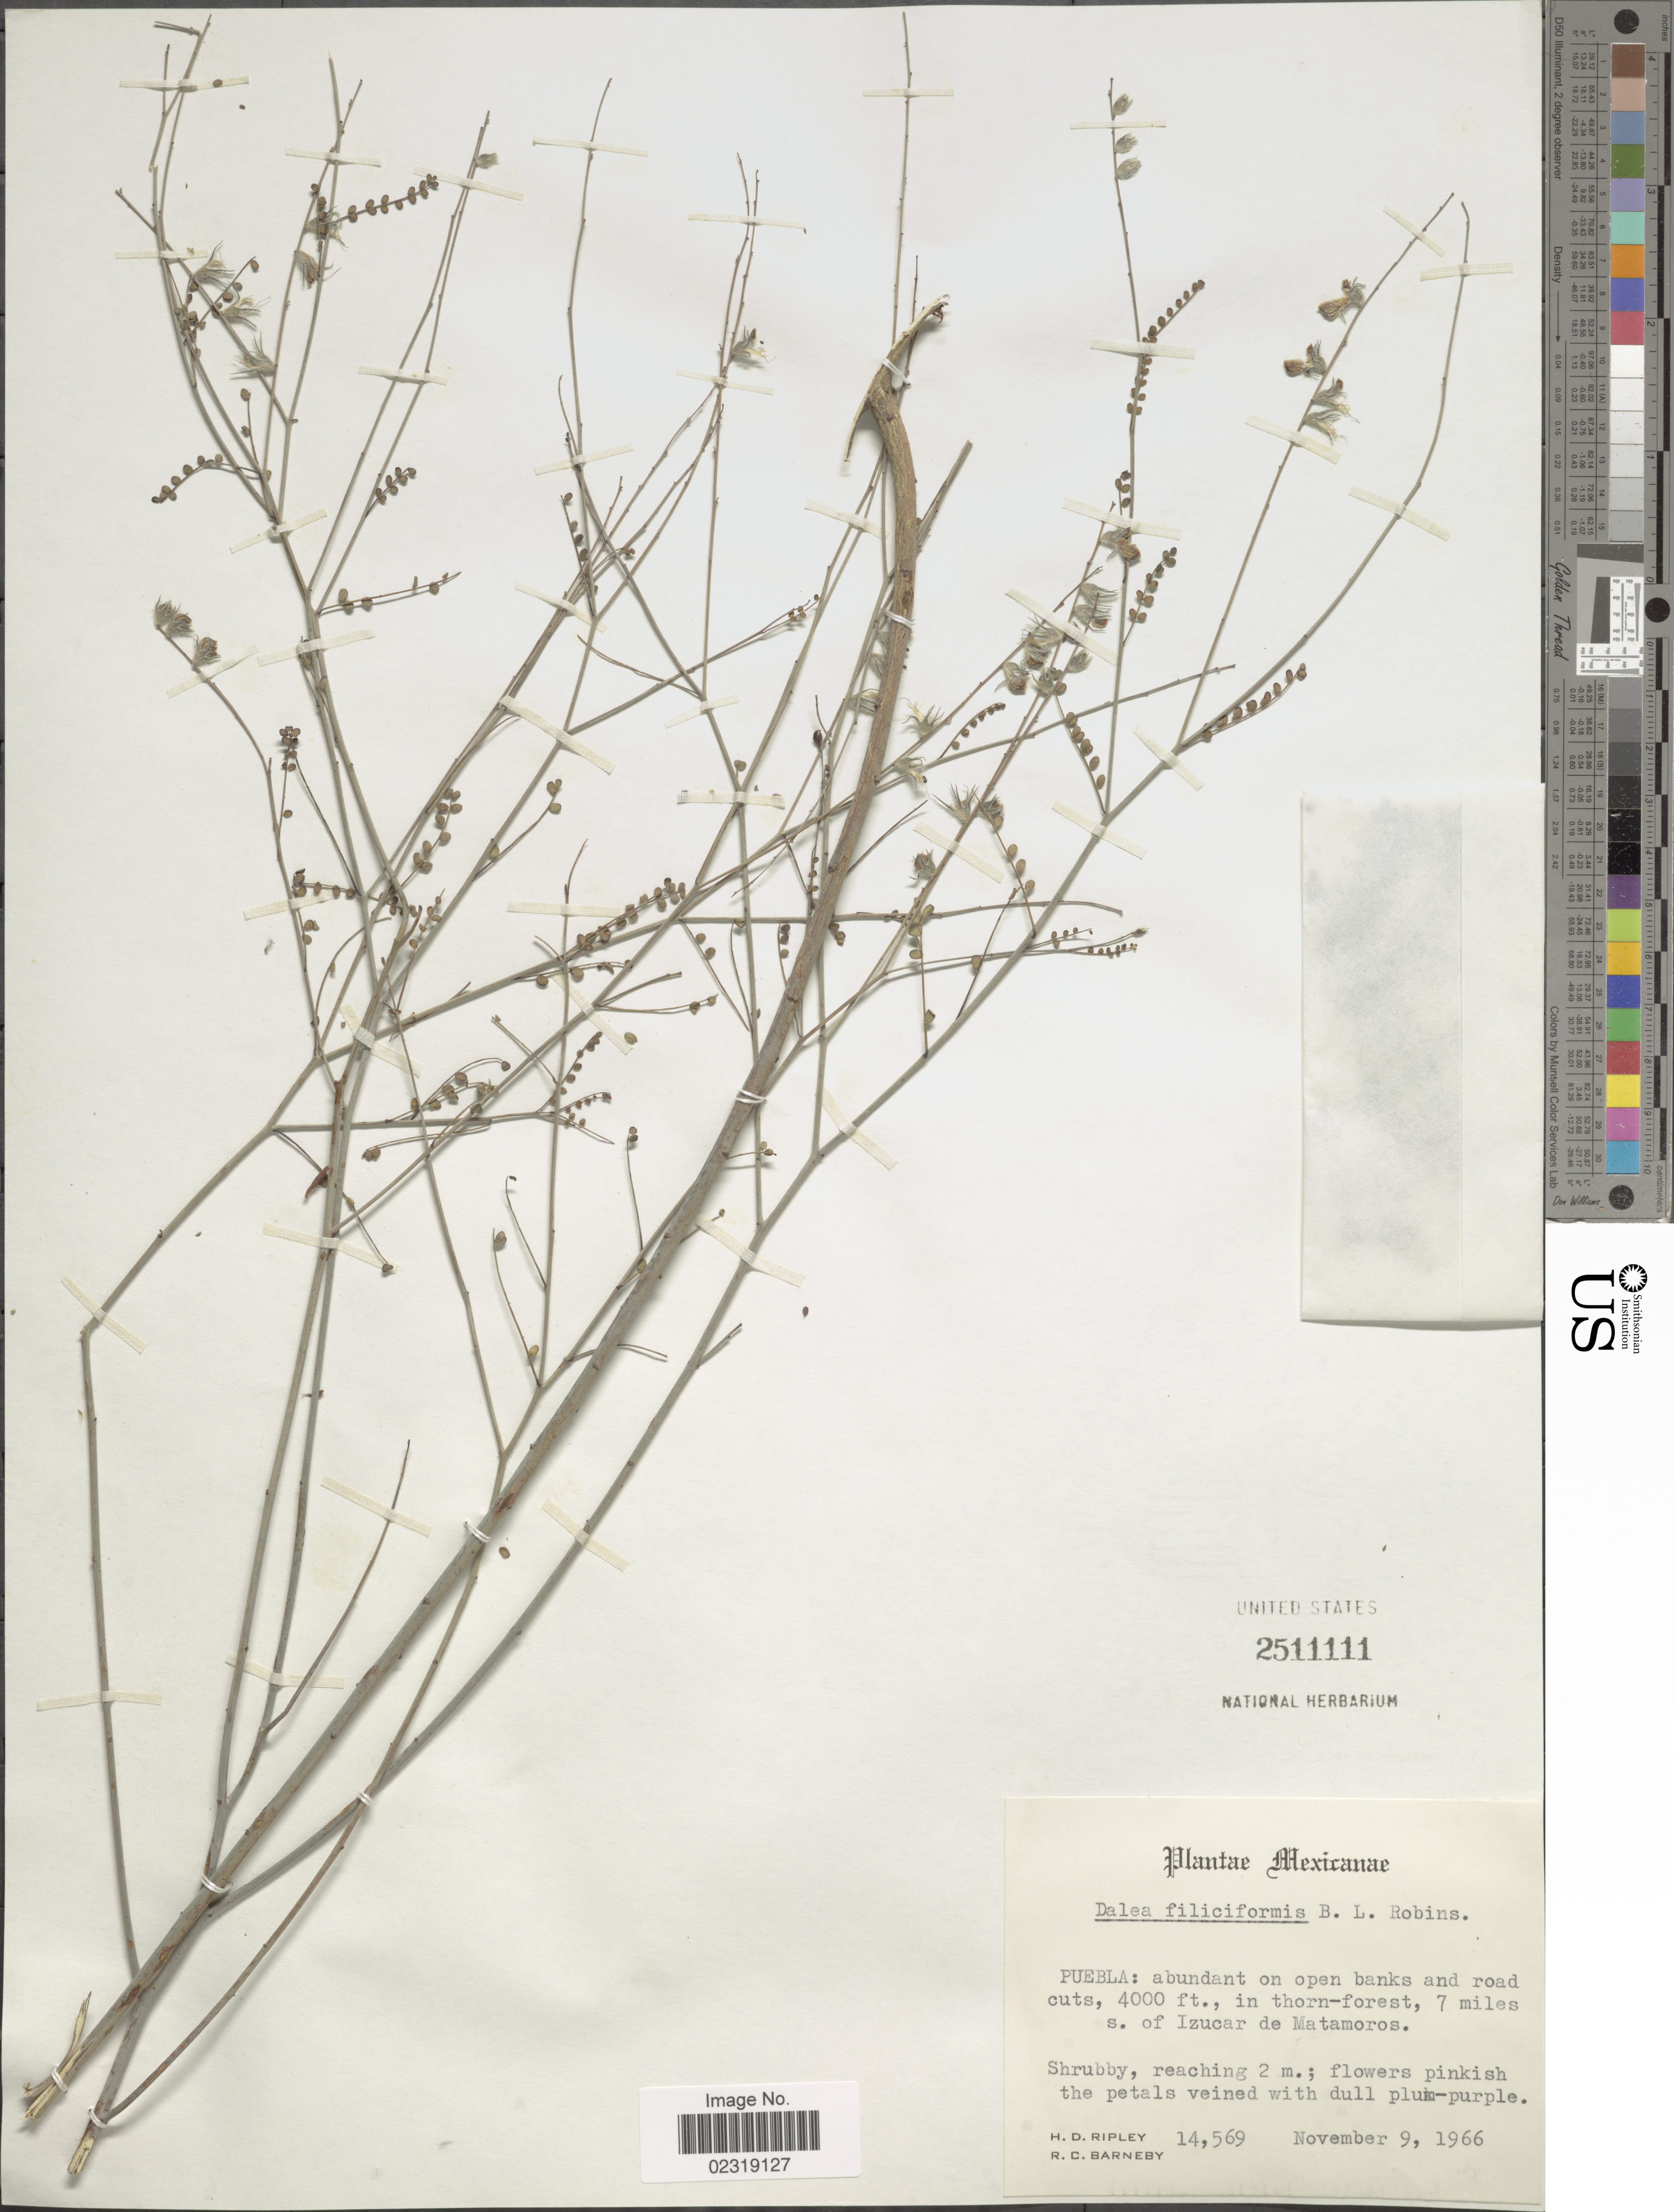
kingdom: Plantae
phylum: Tracheophyta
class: Magnoliopsida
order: Fabales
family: Fabaceae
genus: Dalea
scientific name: Dalea filiciformis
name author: B.L. Rob. & Greenm.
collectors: H. Ripley & R. C. Barneby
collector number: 14569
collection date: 1966-11-09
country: Mexico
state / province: Puebla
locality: Puebla: Abundant on open banks and road cuts, in thorn -forest, 7 miles s. of Izucar de Matamoros.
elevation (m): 1219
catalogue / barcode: US 2511111